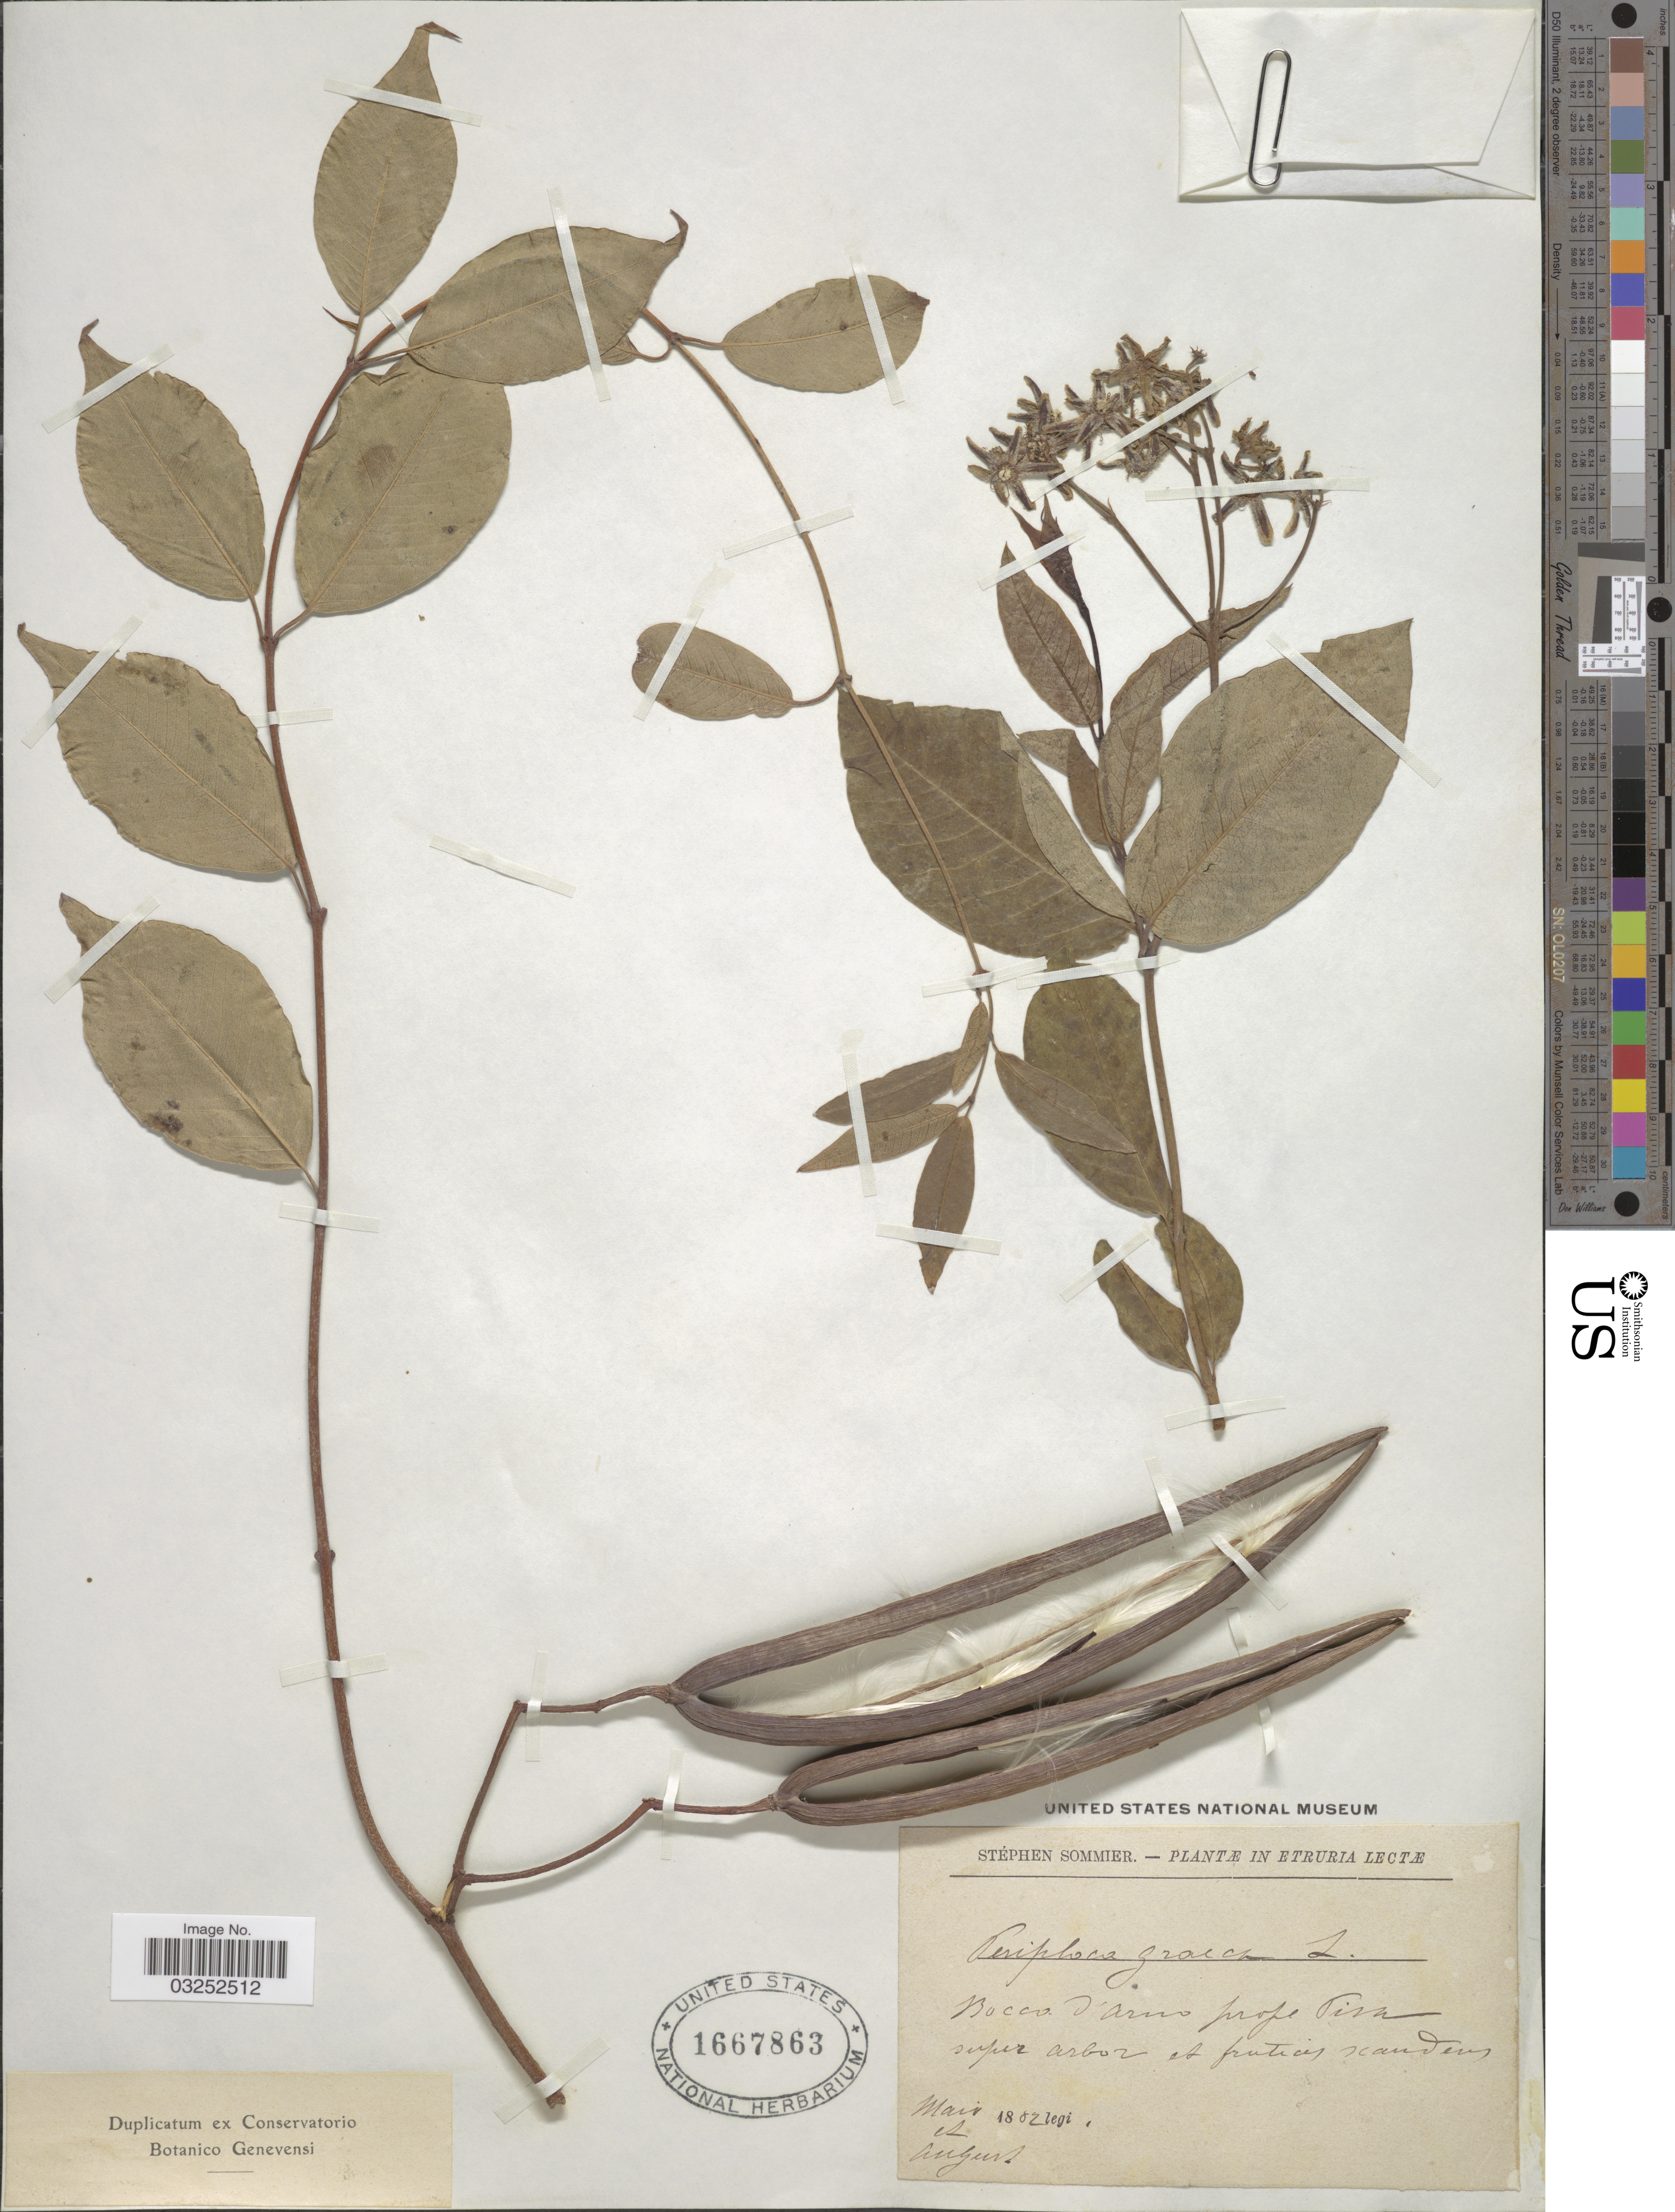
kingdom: Plantae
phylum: Tracheophyta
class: Magnoliopsida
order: Gentianales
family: Apocynaceae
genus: Periploca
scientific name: Periploca graeca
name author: L.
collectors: S. Sommier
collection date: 1882-05/1885-08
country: Italy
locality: Etruria Lectæ. Bocca d'Arno prope Tish [interpreted].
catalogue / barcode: US 1667863